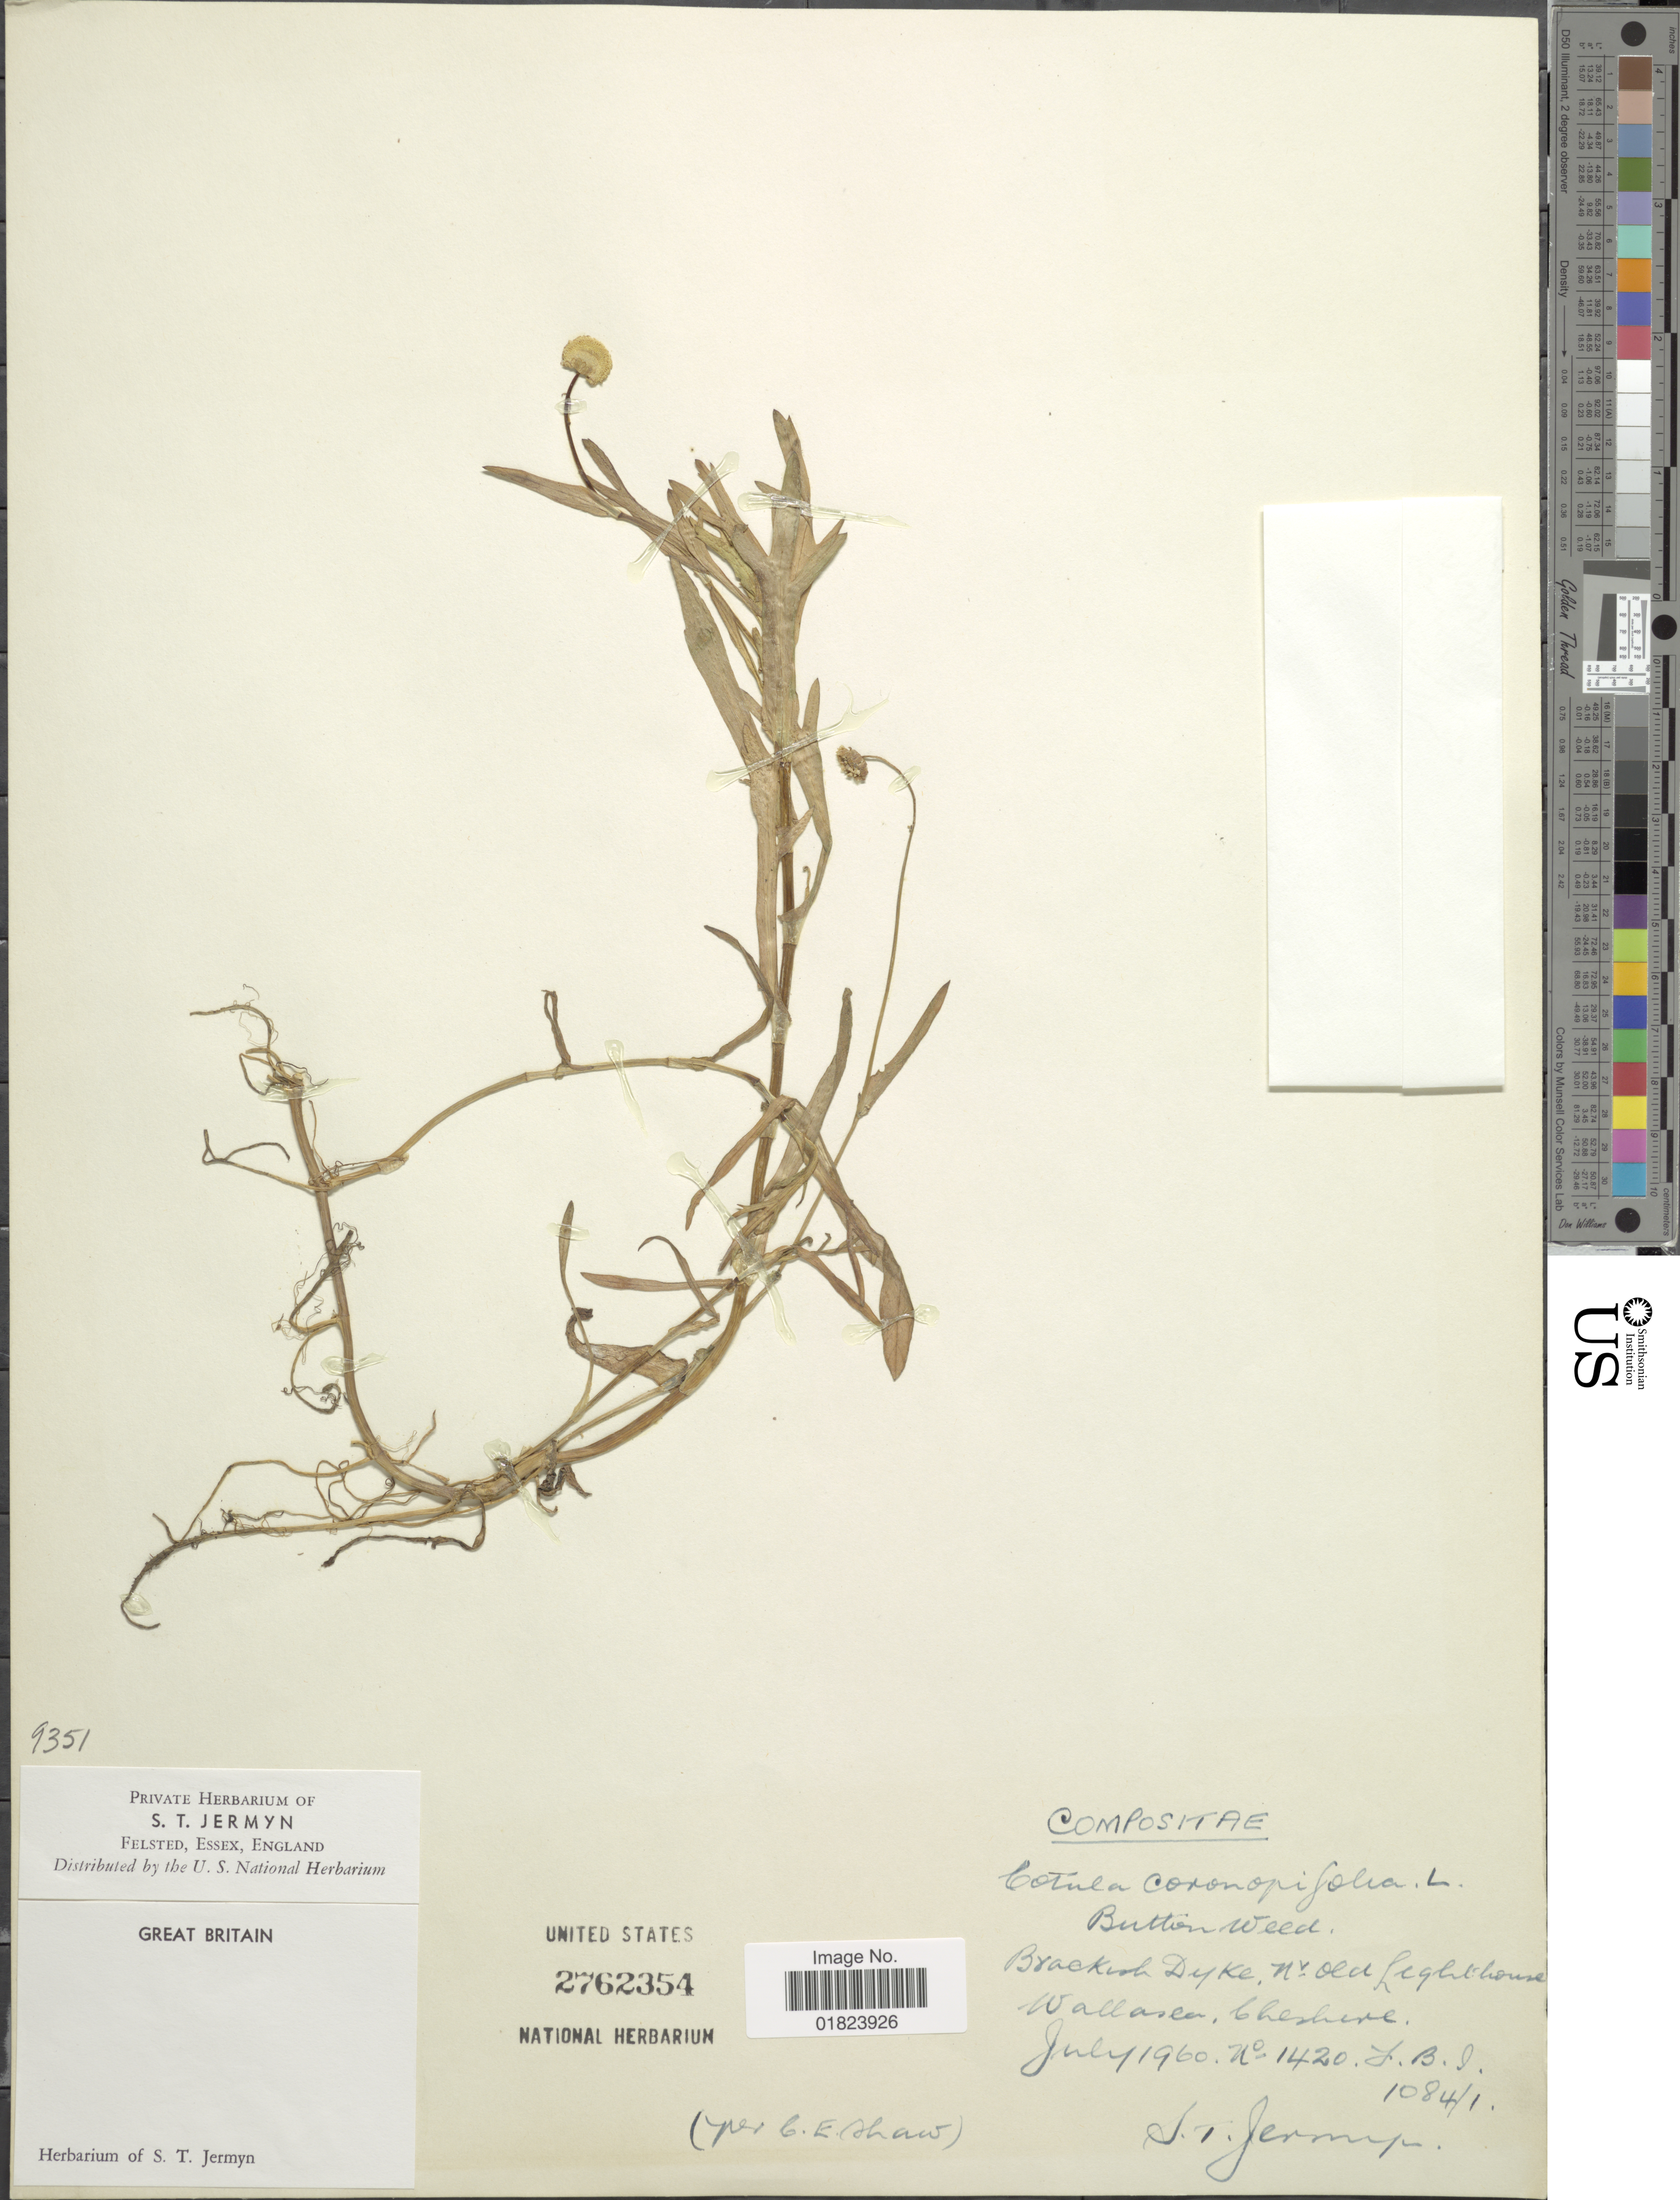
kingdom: Plantae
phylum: Tracheophyta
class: Magnoliopsida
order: Asterales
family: Asteraceae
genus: Cotula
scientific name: Cotula coronopifolia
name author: L.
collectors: S. Jermyn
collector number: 1420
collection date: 1960-07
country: United Kingdom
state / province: England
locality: Old Lighthouse Wallsend, Cheshire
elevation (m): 3304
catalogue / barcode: US 2762354